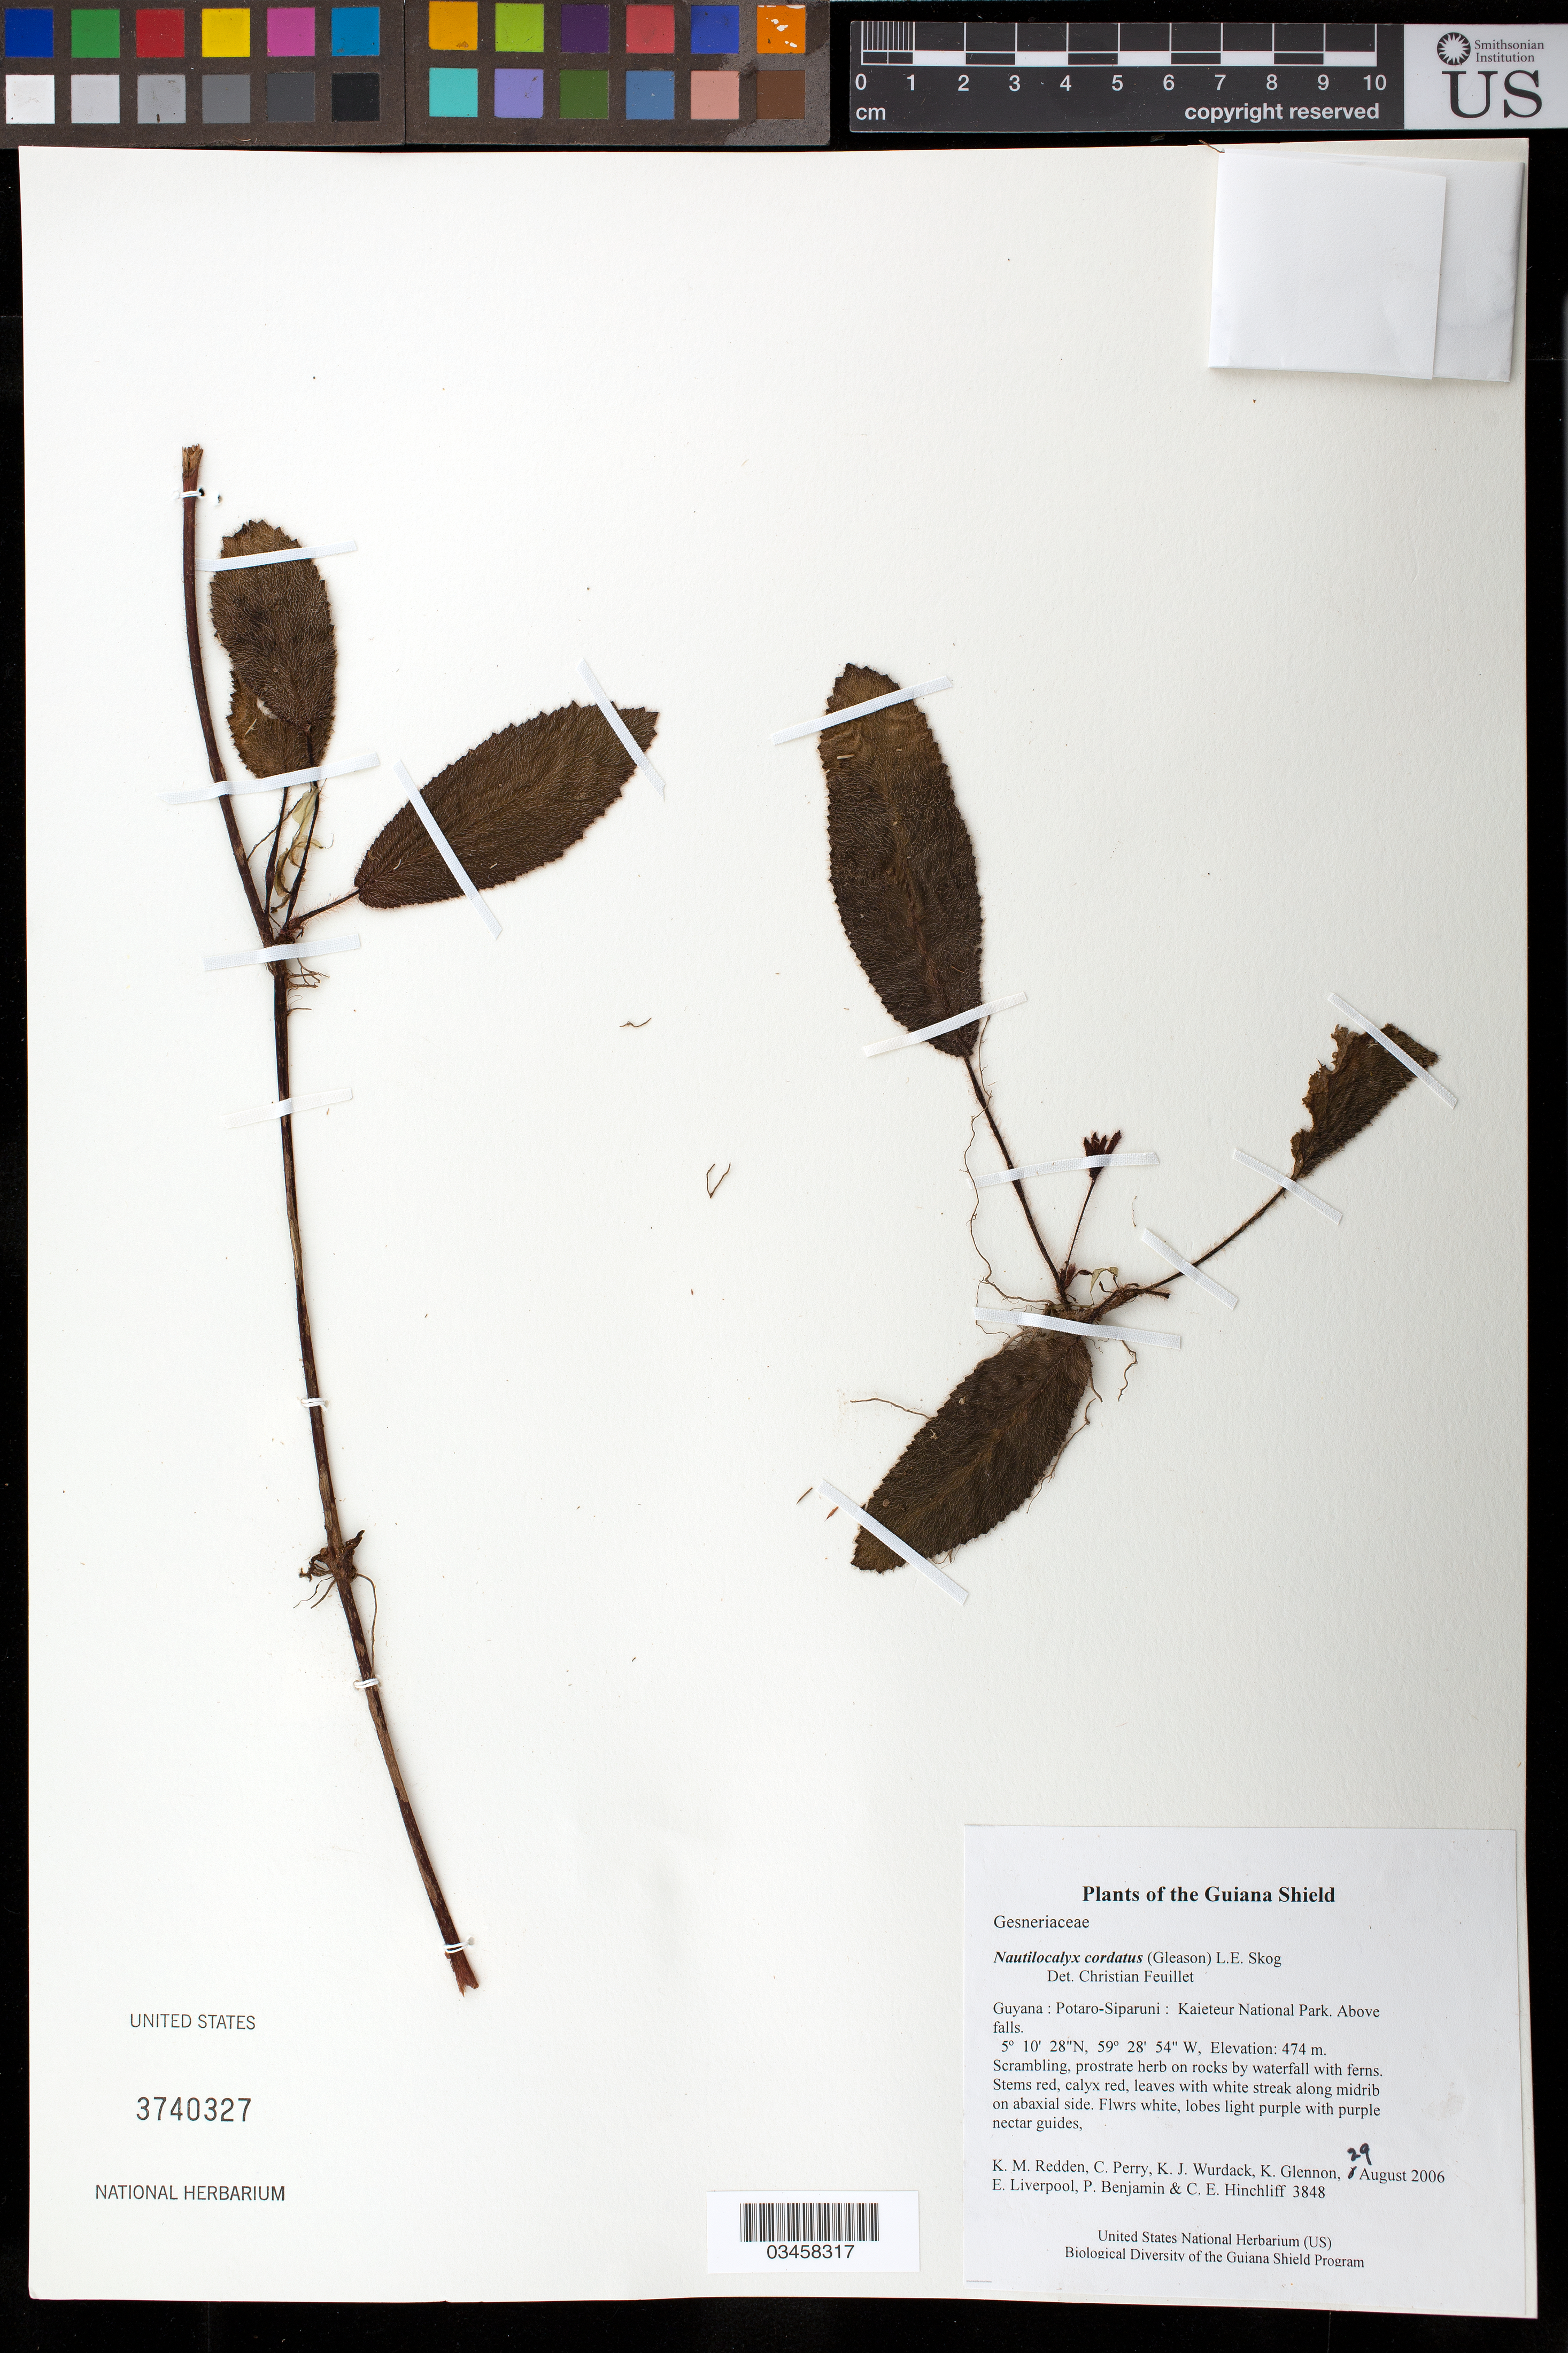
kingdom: Plantae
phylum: Tracheophyta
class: Magnoliopsida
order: Lamiales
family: Gesneriaceae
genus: Nautilocalyx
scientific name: Nautilocalyx cordatus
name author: (Gleason) L.E. Skog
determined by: Feuillet, C.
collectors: K. M. Redden, C. Perry, K. Wurdack, K. Glennon, E. Liverpool, P. Benjamin & C. E. Hinchliff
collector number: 3848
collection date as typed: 29 August 2006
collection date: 2006-08-29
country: Guyana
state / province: Potaro-Siparuni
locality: Kaieteur National Park. Above falls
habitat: Gallery forest on northwest side of airstrip near Koruni creek. Dicymbe and Eperua dominant.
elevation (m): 474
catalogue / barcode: US 3740327